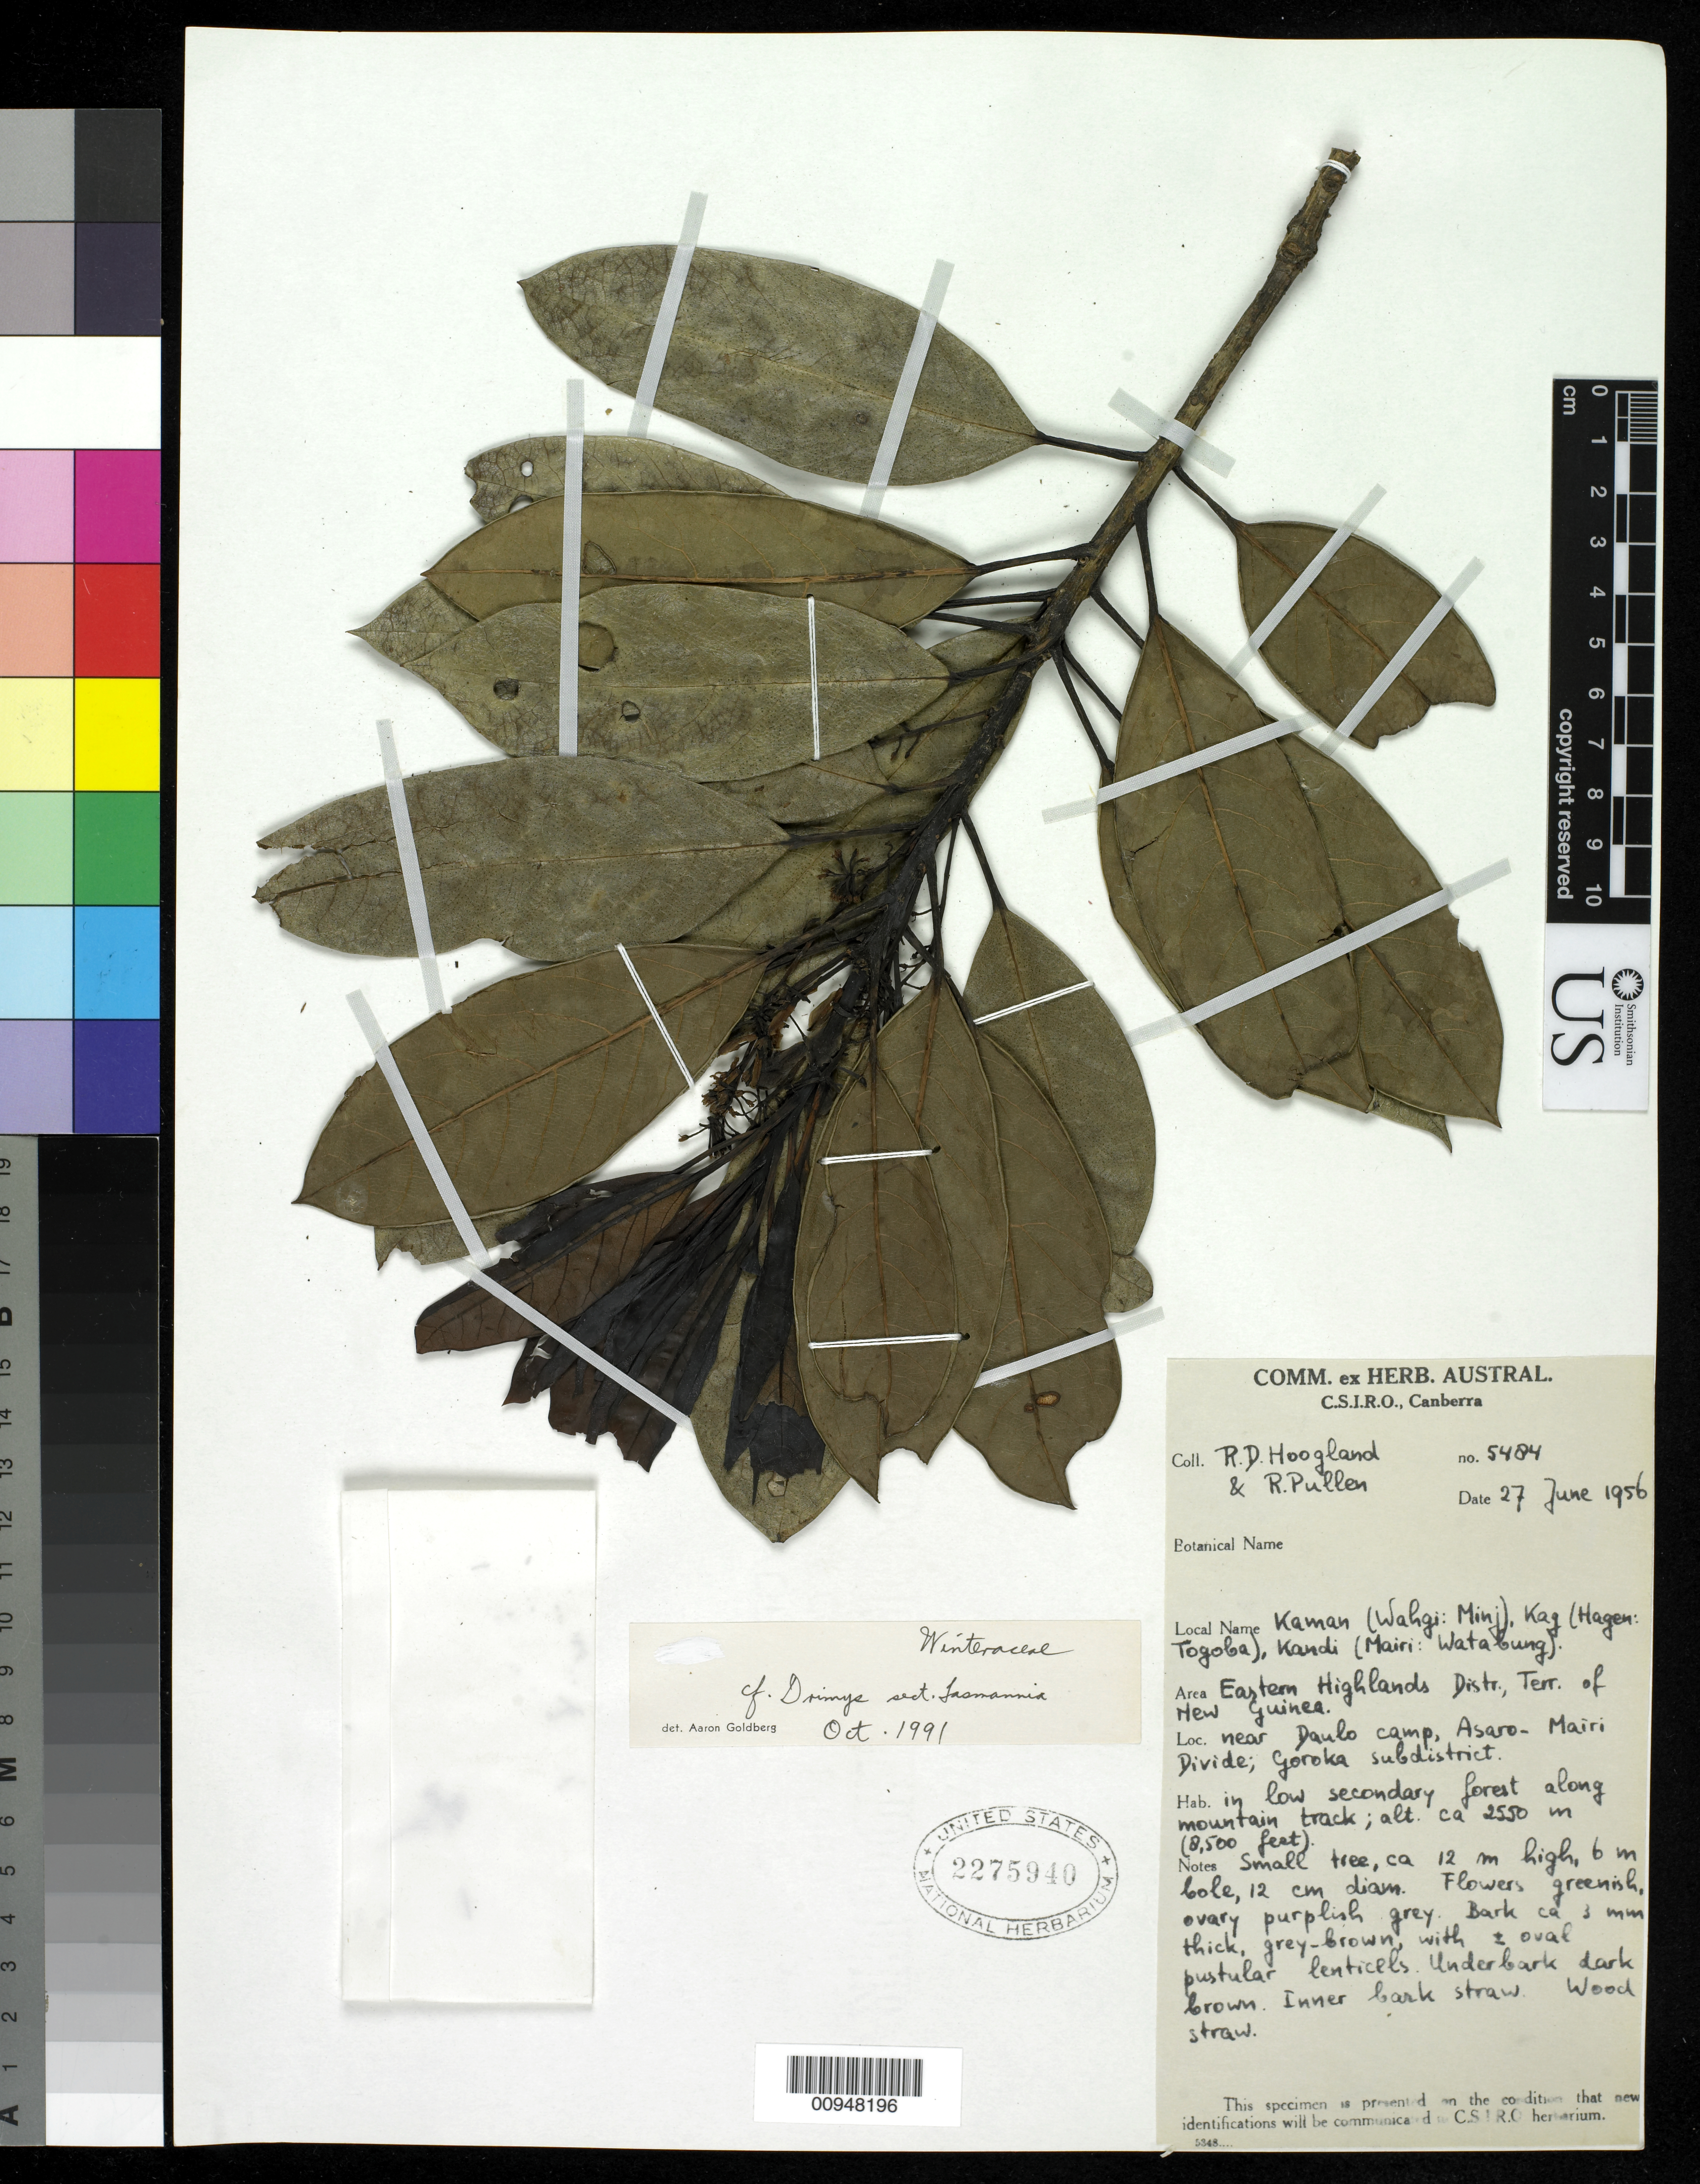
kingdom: Plantae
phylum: Tracheophyta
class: Magnoliopsida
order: Saxifragales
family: Daphniphyllaceae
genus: Daphniphyllum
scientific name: Daphniphyllum gracile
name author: Gage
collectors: R. D. Hoogland & R. Pullen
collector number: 5484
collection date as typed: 27 Jun 1956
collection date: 1956-06-27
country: Papua New Guinea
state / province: Eastern Highlands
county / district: Goroka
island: New Guinea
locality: Near Daulo camp, Asaro-Mairi Divide.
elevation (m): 2550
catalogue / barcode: US 2275940